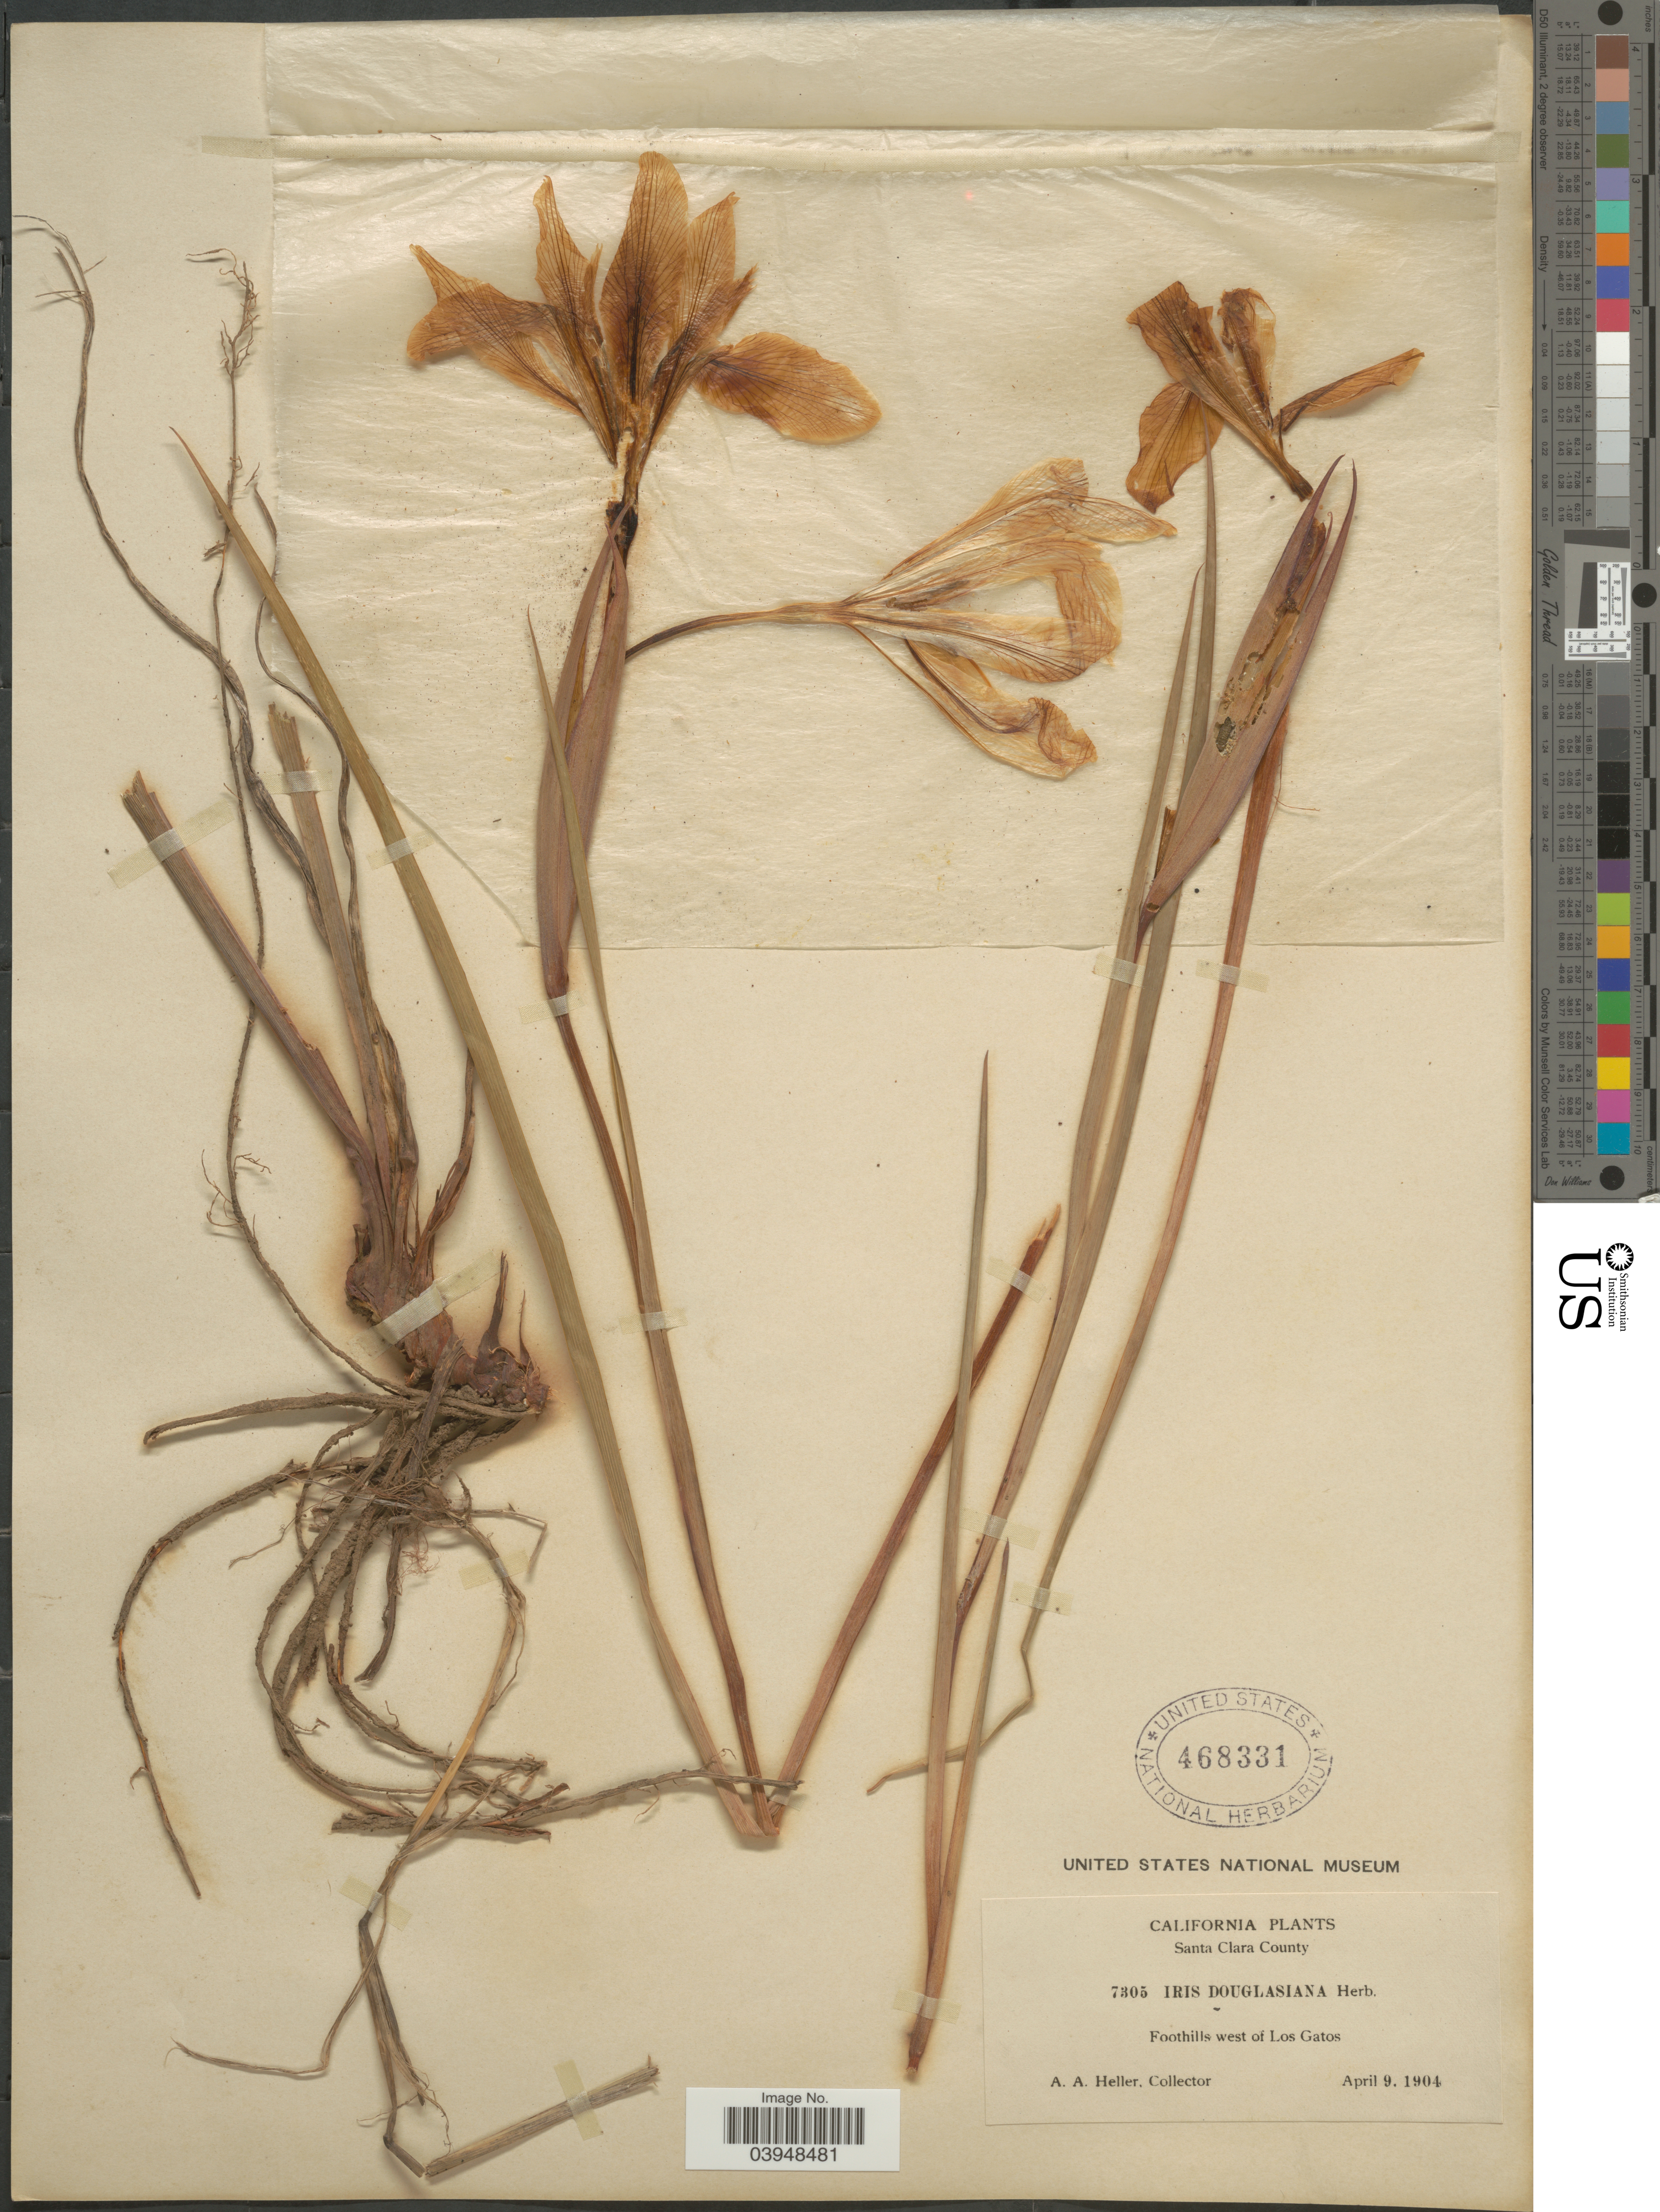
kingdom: Plantae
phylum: Tracheophyta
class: Liliopsida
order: Asparagales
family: Iridaceae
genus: Iris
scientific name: Iris douglasiana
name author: Herb.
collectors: A. A. Heller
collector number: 7305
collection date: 1904-04-09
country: United States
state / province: California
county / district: Santa Clara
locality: Santa Clara County. Foothills west of Los Gatos.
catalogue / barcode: US 4468331